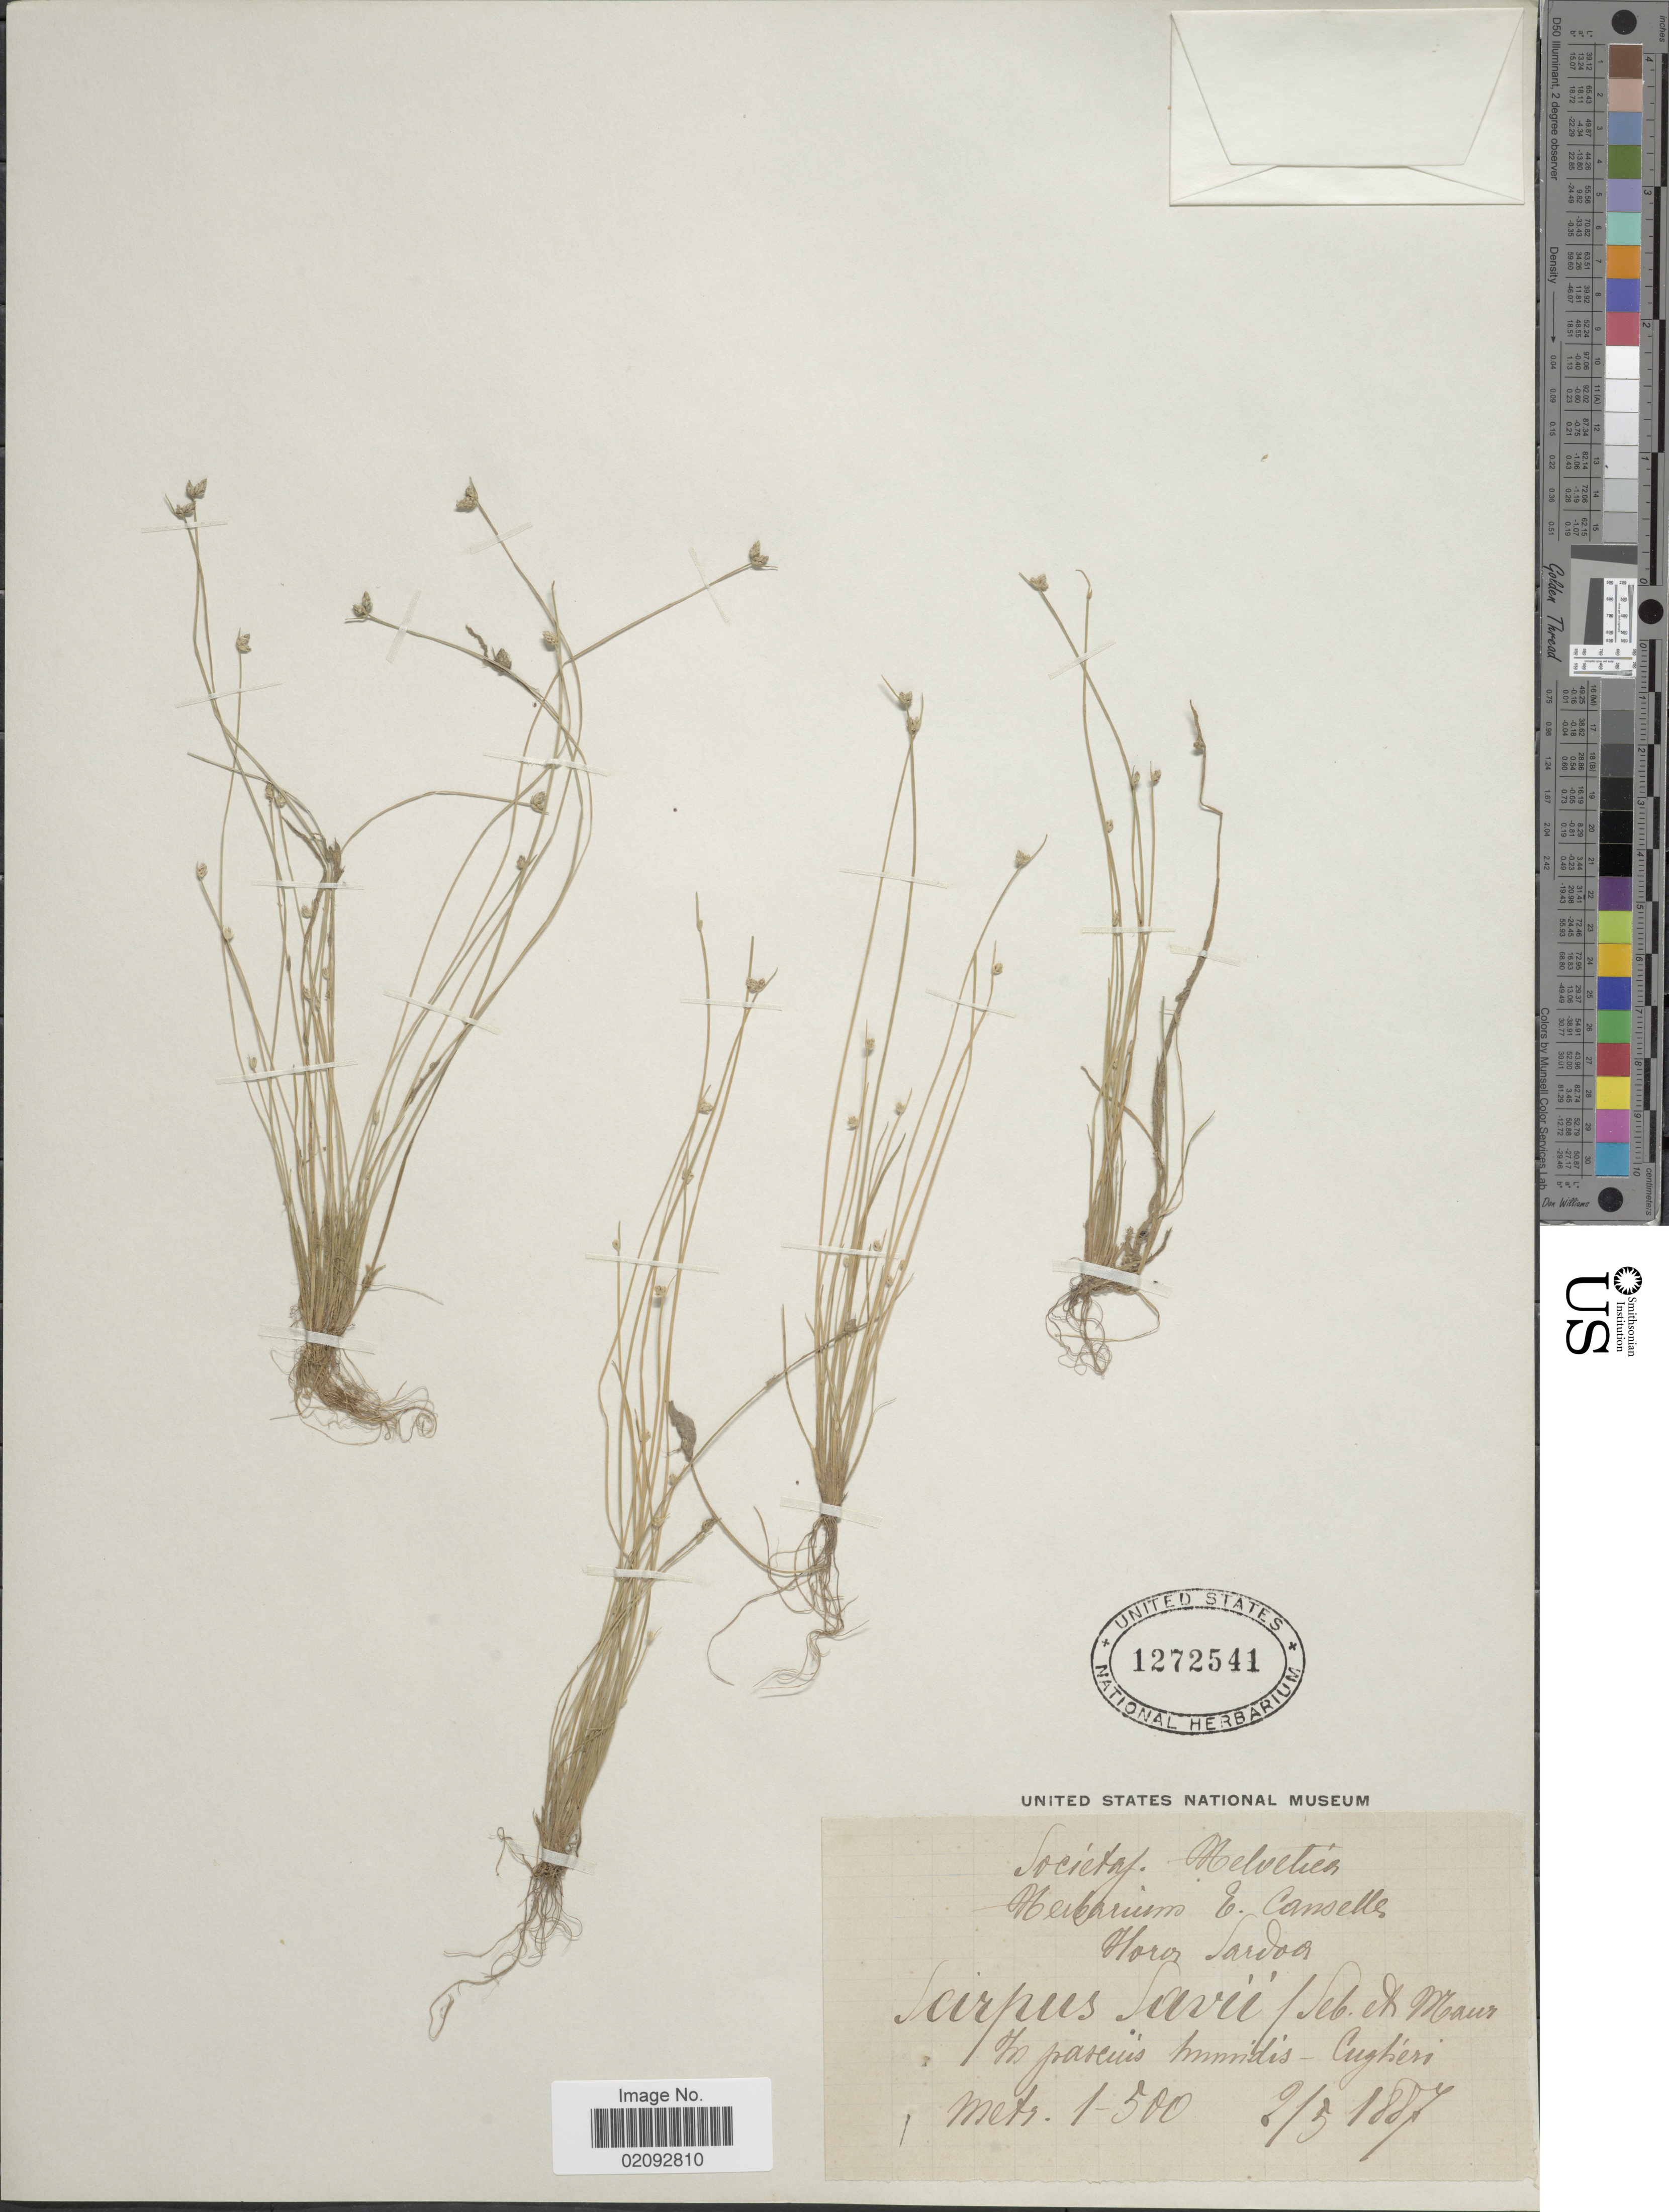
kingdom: Plantae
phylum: Tracheophyta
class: Liliopsida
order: Poales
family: Cyperaceae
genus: Isolepis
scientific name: Isolepis cernua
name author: (Vahl) Roem. & Schult.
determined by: Strong, Mark T., (BOT), Smithsonian Institution - National Museum of Natural History (UNITED STATES)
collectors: Ex Herb. E. Canselle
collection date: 1887-05-02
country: Brazil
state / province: Minas Gerais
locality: Flora Sardoa. In pascuis humidis- Cugheri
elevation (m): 1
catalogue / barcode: US 1272541